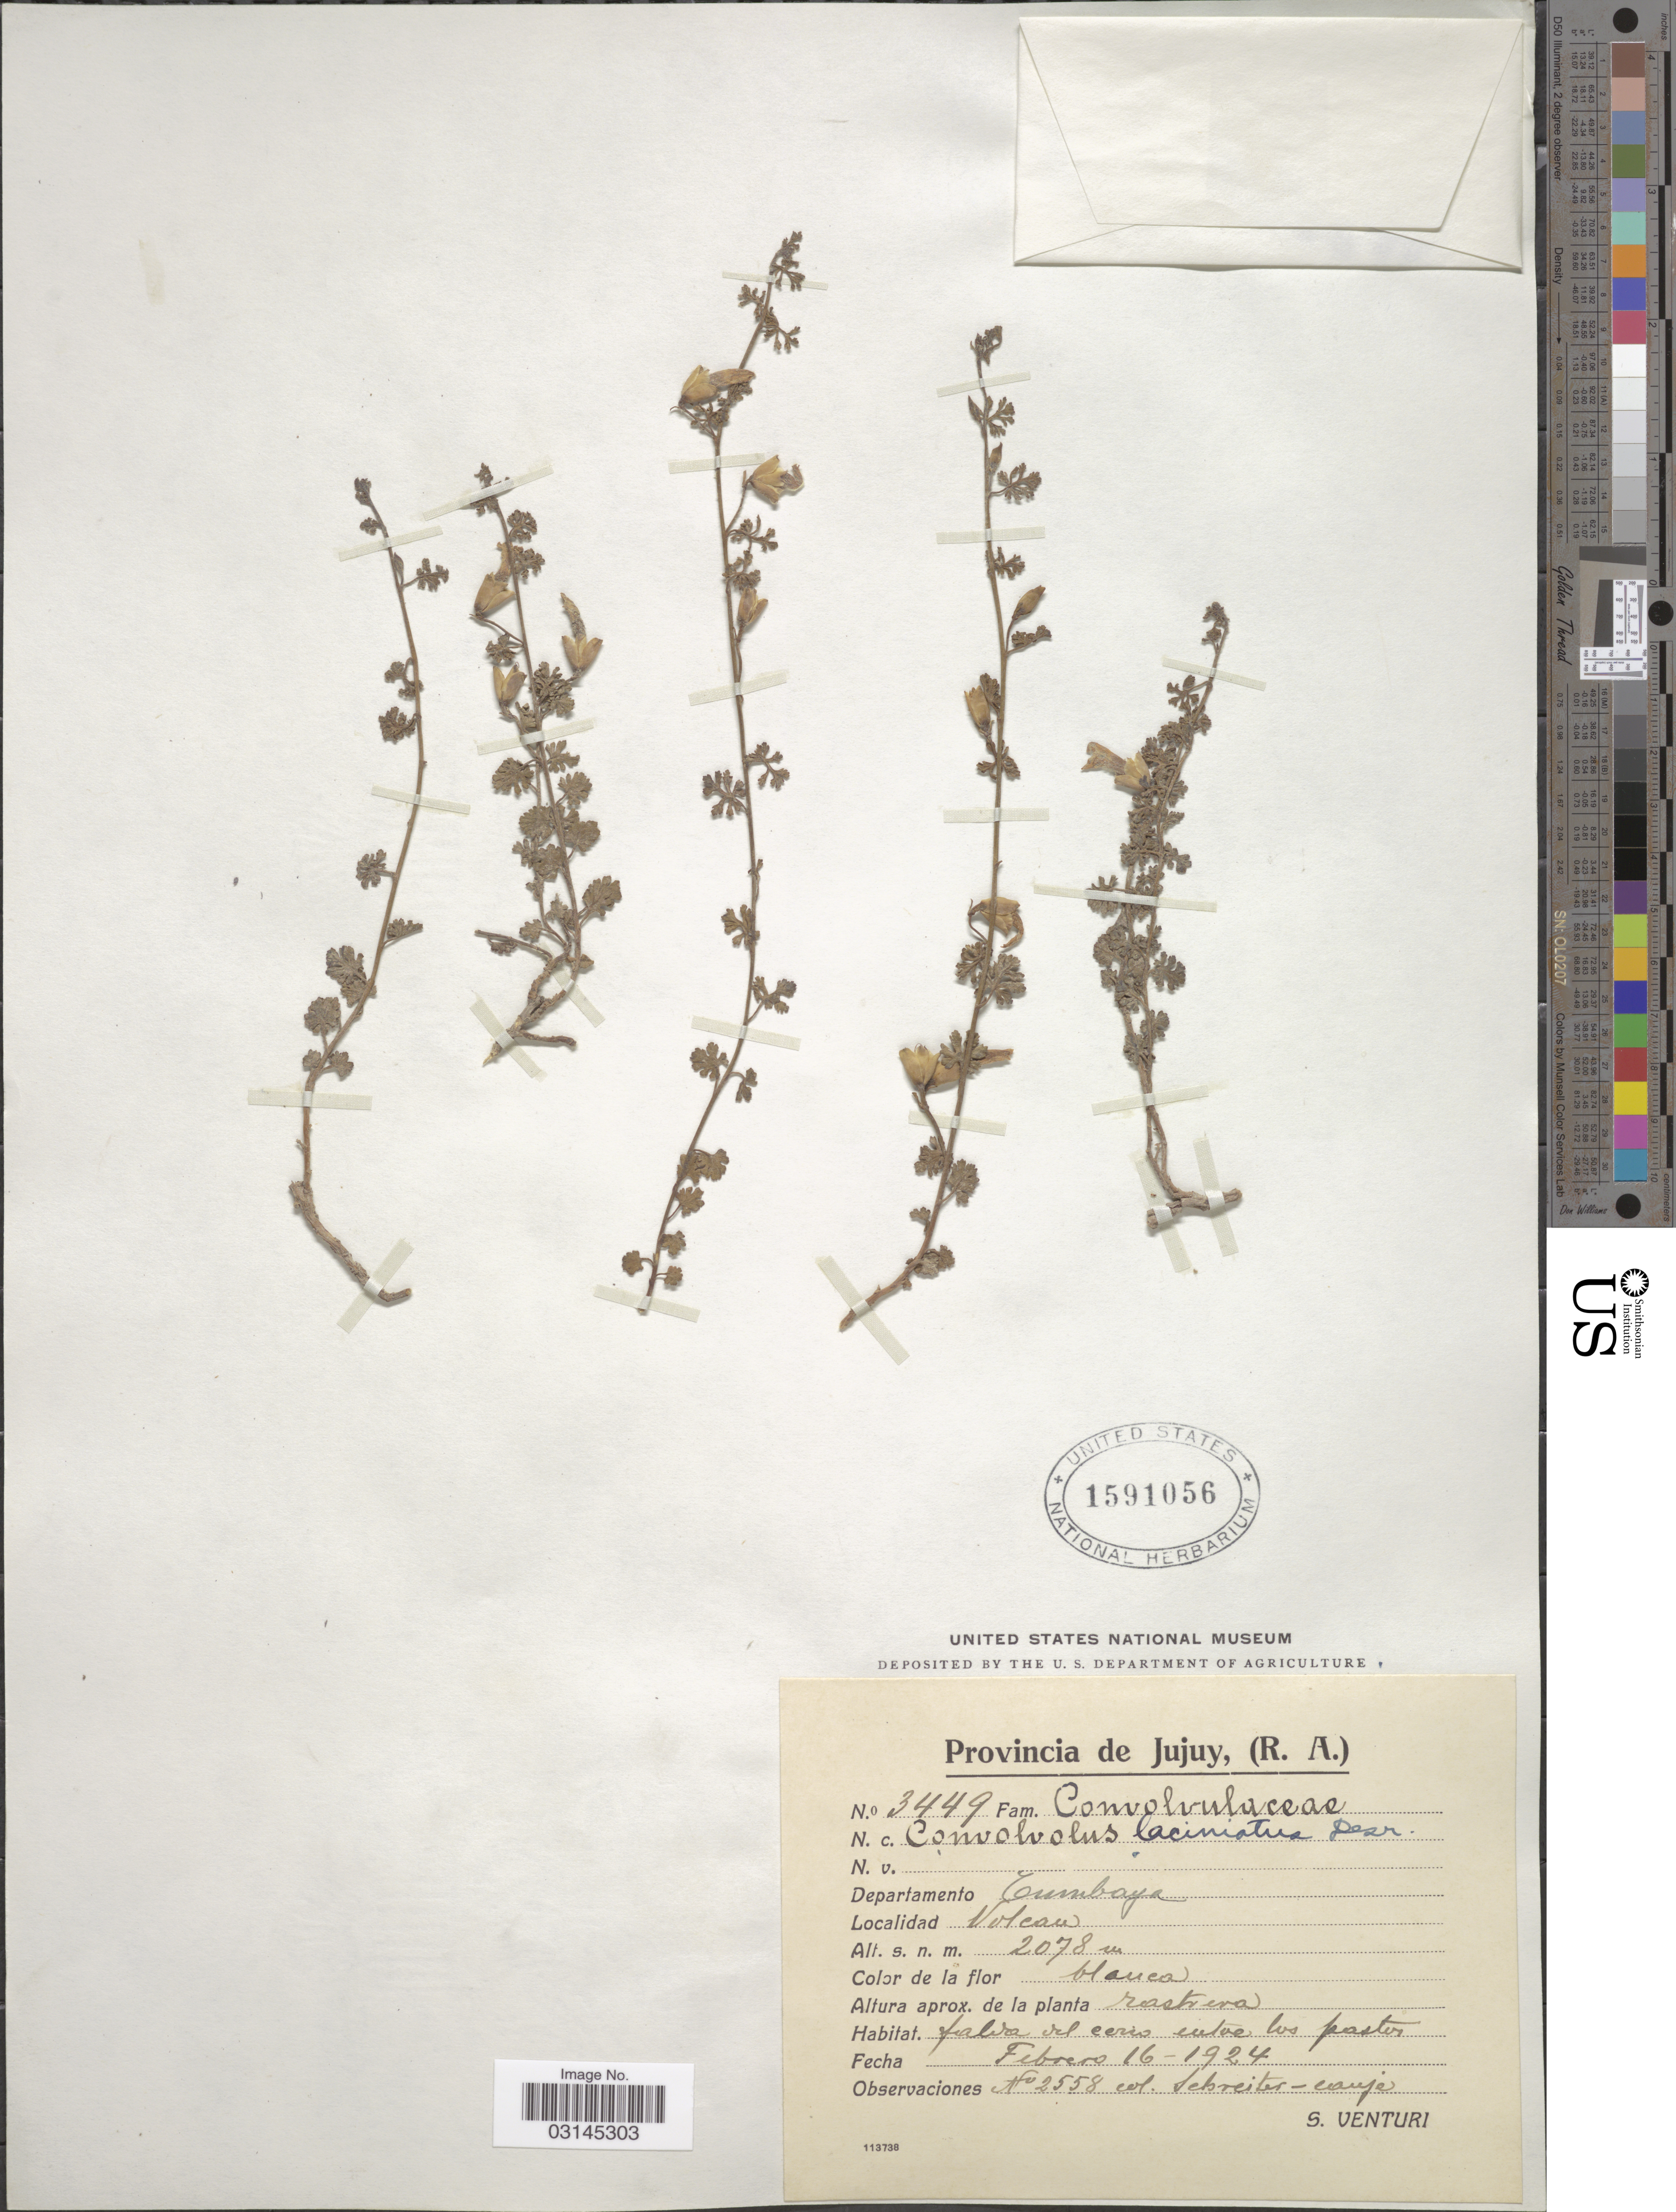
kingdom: Plantae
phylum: Tracheophyta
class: Magnoliopsida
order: Solanales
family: Convolvulaceae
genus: Convolvulus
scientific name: Convolvulus laciniatus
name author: Desr.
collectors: S. Venturi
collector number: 3449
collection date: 1924-02-16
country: Argentina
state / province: Jujuy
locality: Departamento Tumbaya, Volcan.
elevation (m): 2078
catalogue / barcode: US 1591056